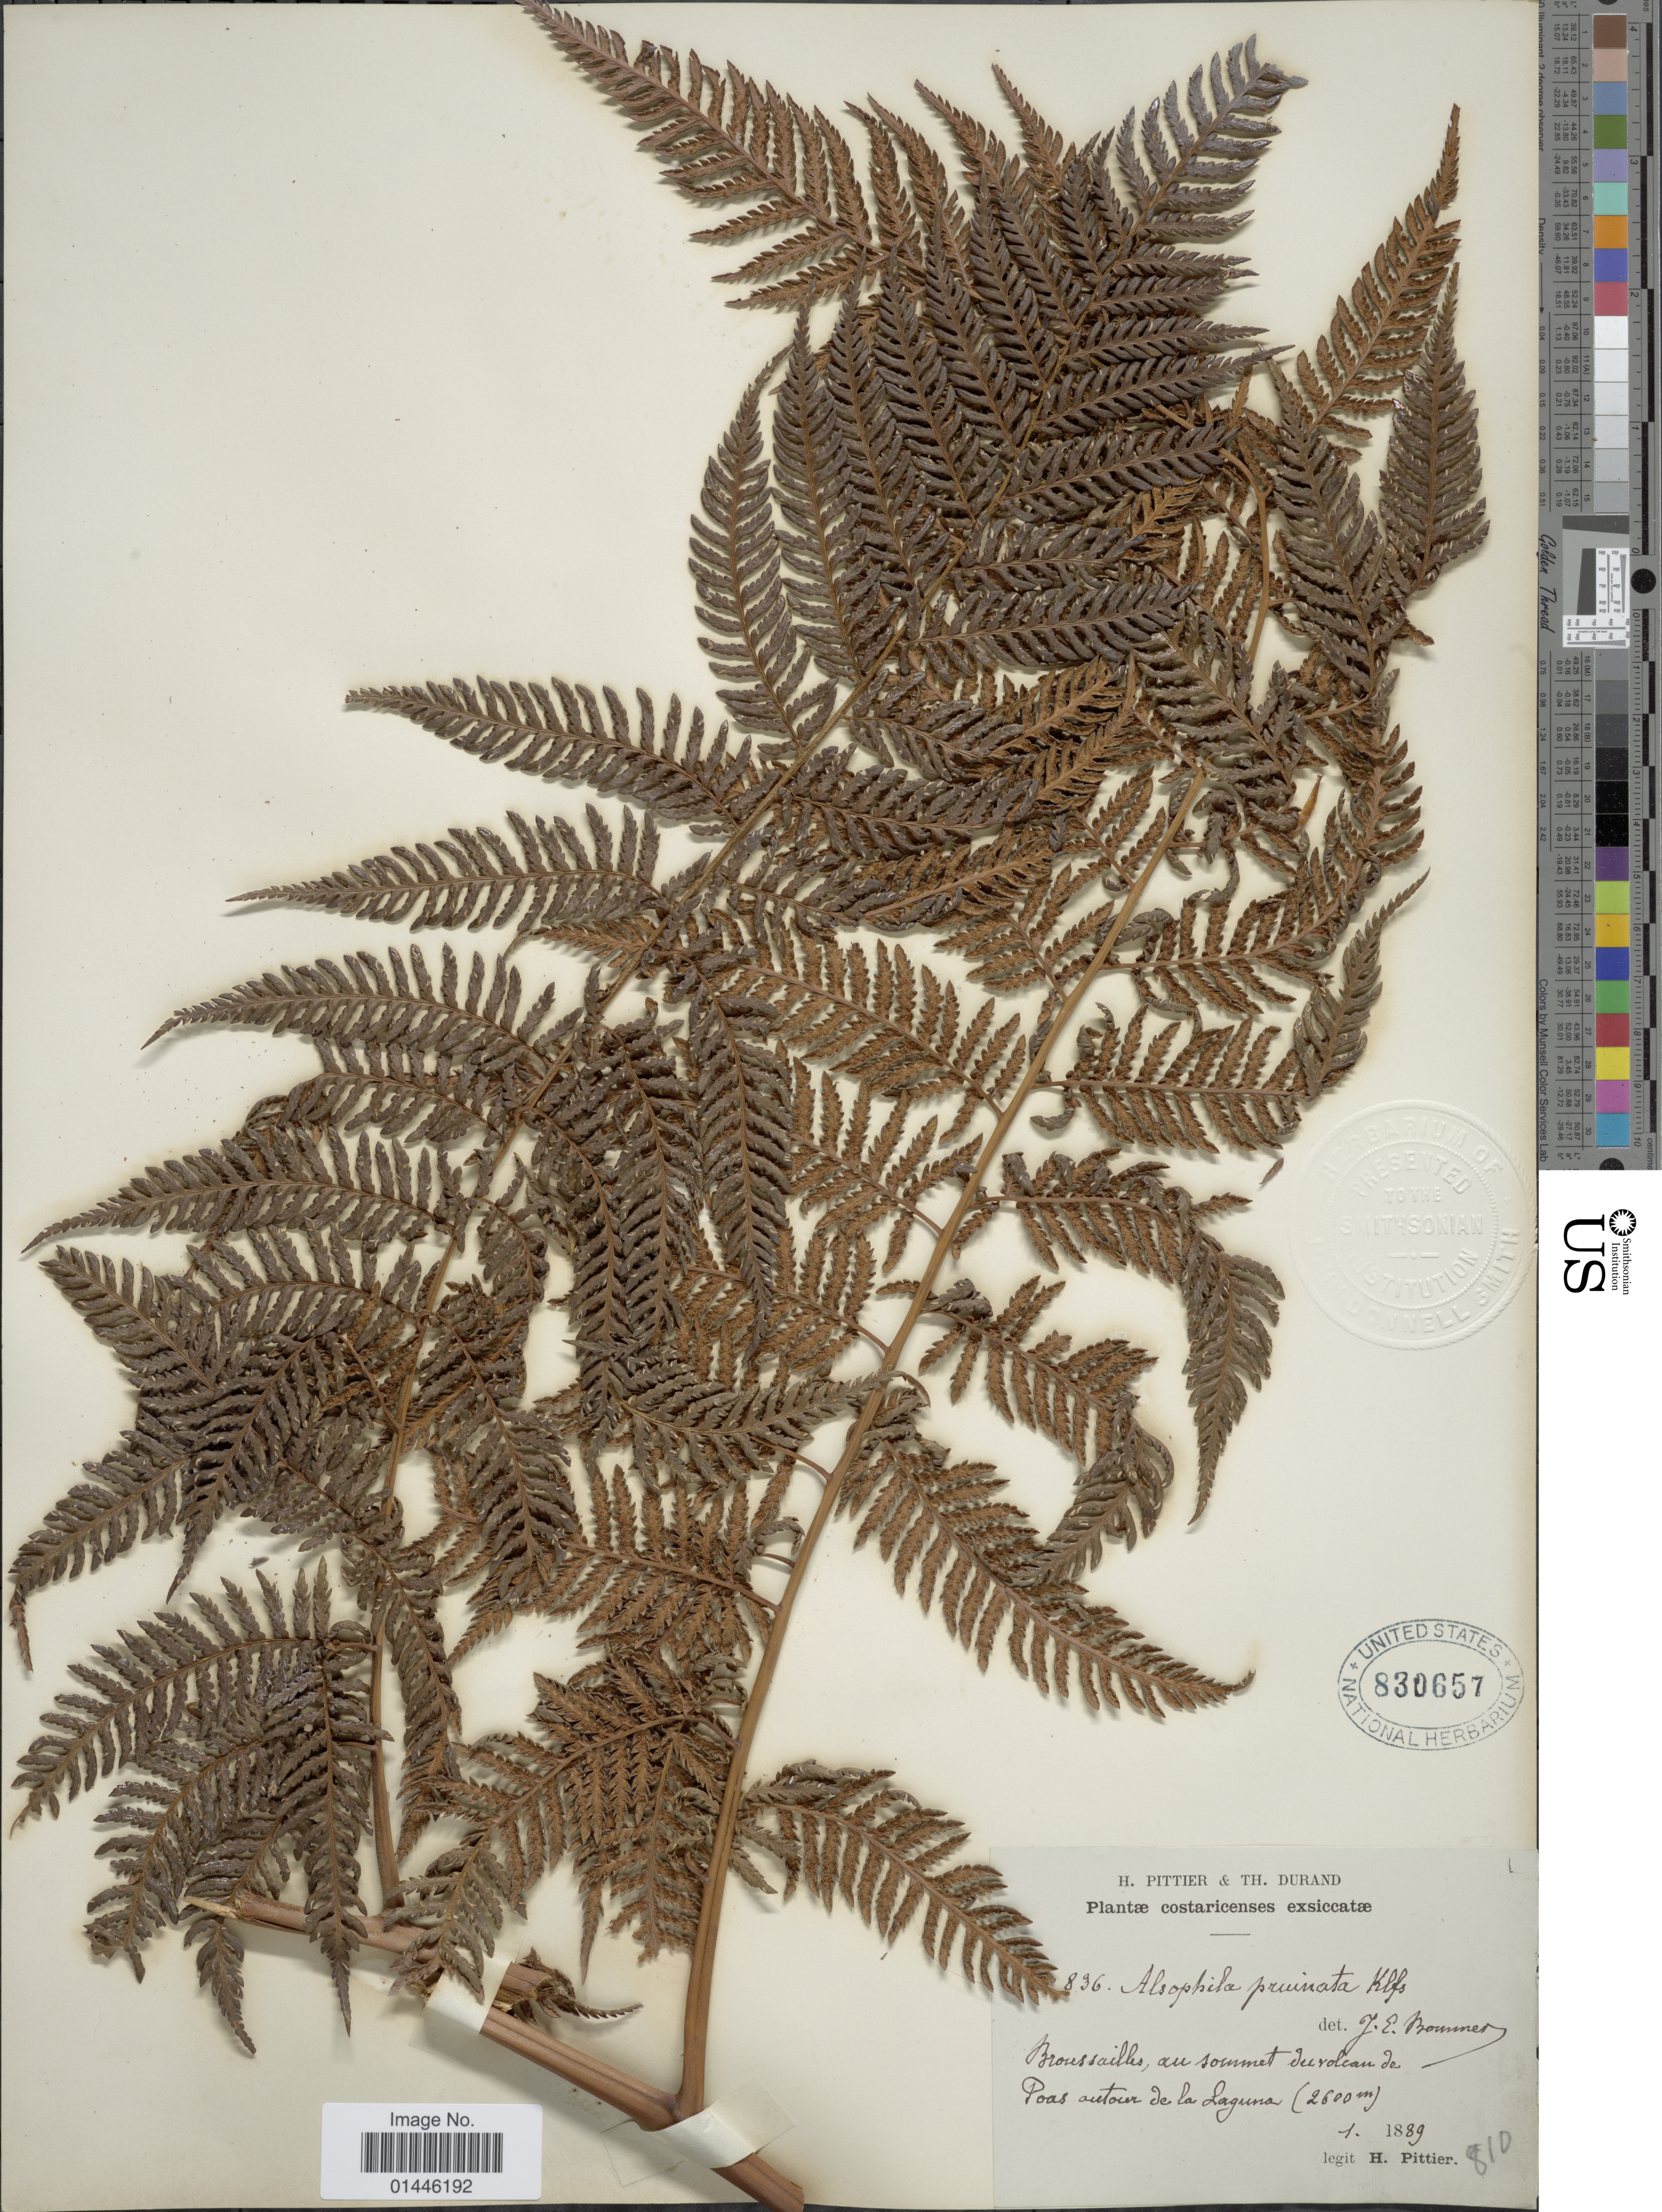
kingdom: Plantae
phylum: Tracheophyta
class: Polypodiopsida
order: Cyatheales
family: Dicksoniaceae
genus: Lophosoria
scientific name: Lophosoria quadripinnata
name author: (J.F. Gmel.) C. Chr.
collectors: H. F. Pittier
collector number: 836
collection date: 1889-01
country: Costa Rica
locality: Volcan de Poas autour de la Laguna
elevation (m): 2600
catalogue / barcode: US 830657